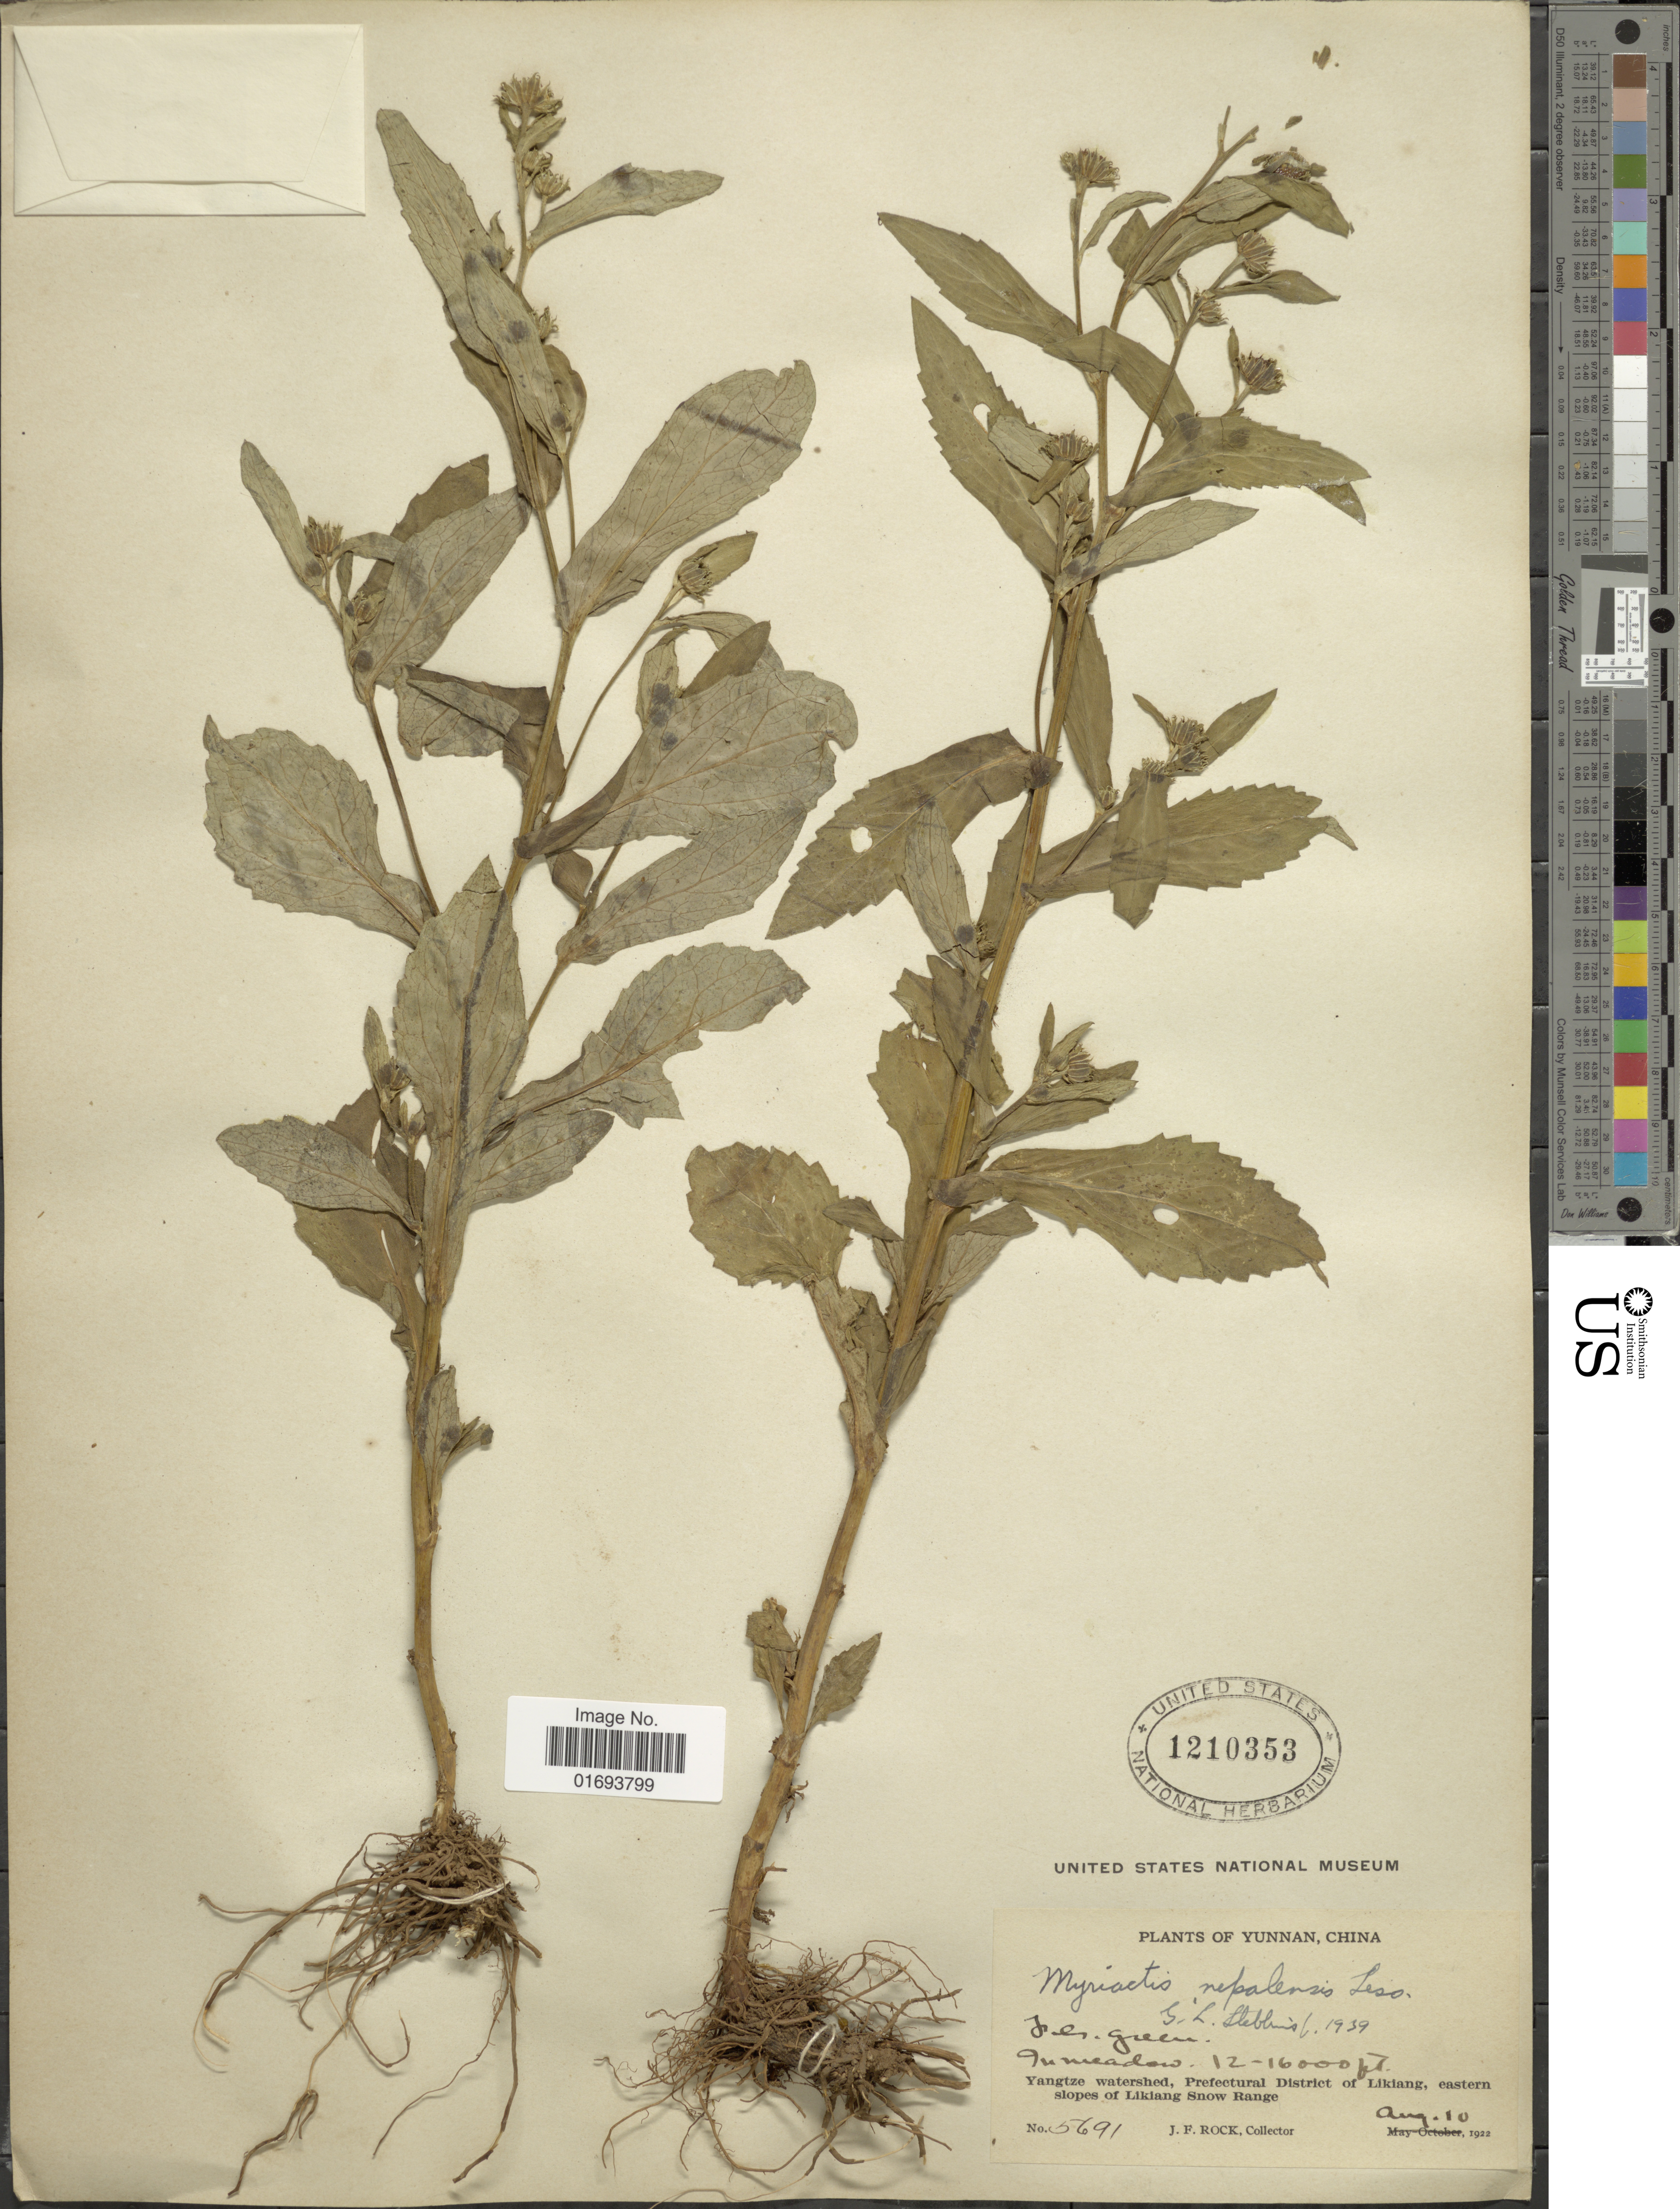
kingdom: Plantae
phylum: Tracheophyta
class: Magnoliopsida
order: Asterales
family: Asteraceae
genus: Myriactis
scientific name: Myriactis nepalensis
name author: Less.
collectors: J. Rock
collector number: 5691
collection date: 1922-08-10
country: China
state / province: Yunnan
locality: Yunnan, China. In meadow. Yangtze watershed, prefectural District of Likiang, eastern slopes of Likiang Snow Range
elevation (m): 3658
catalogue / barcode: US 1210353